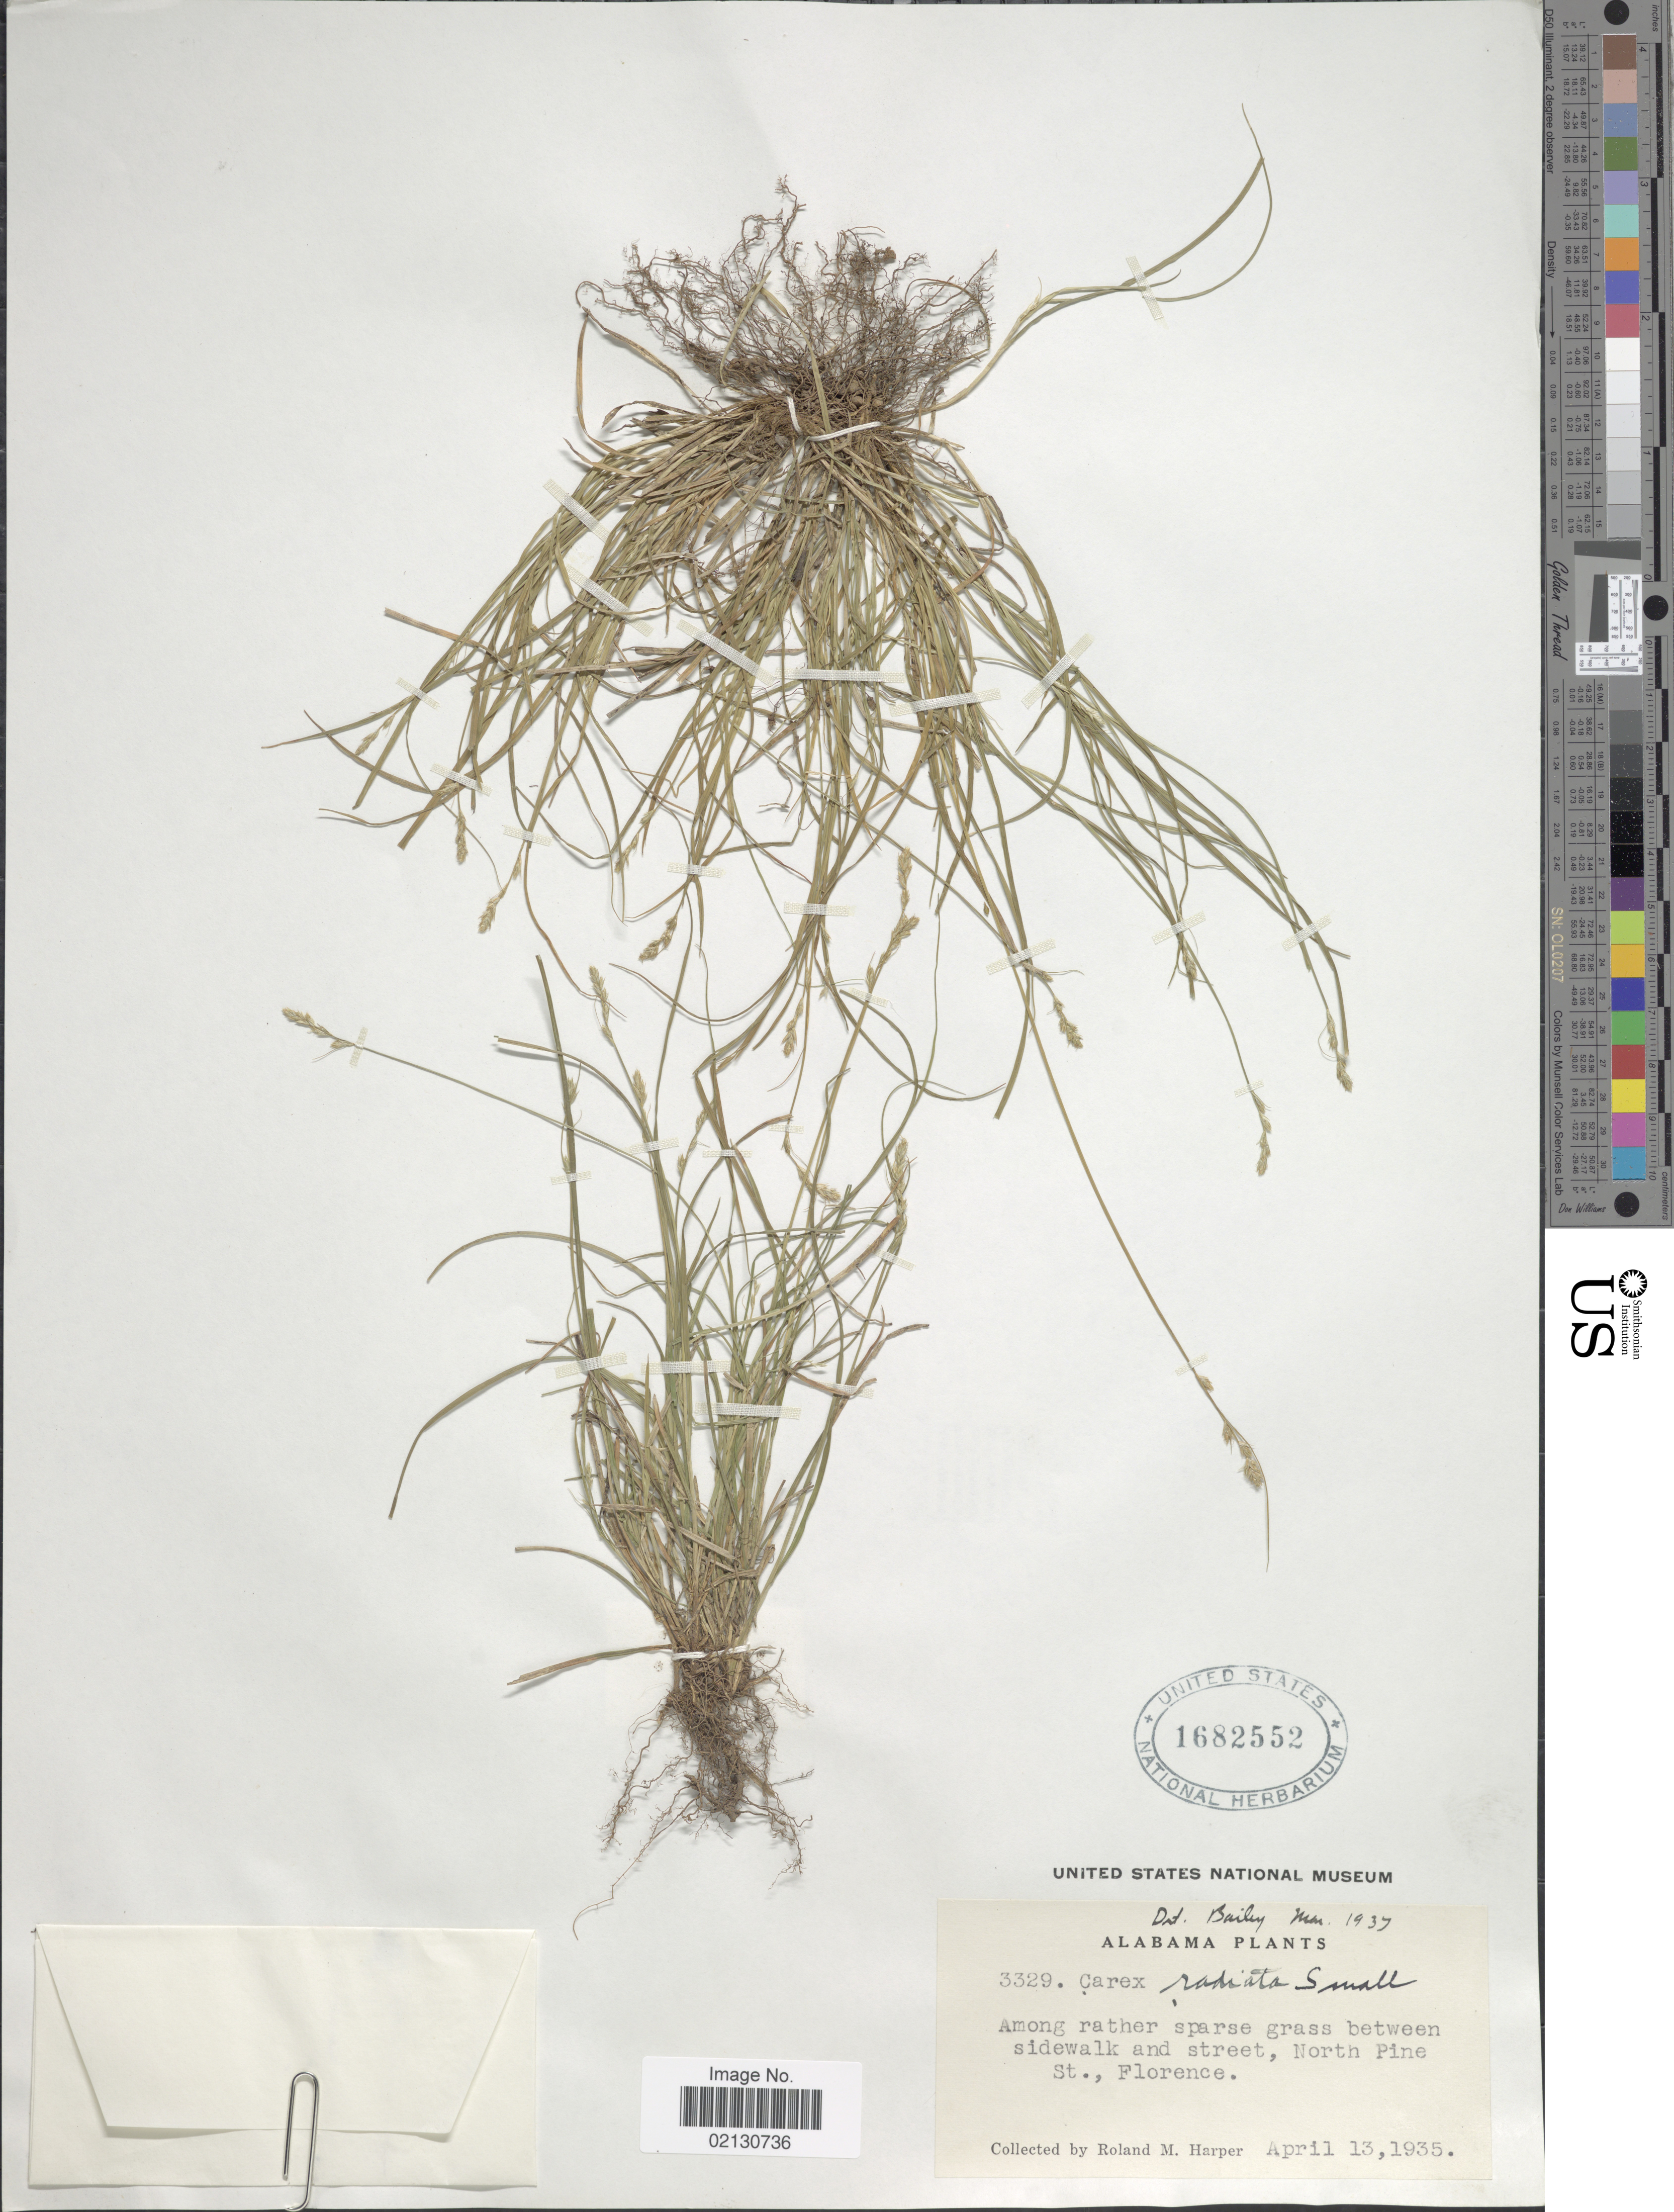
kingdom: Plantae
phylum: Tracheophyta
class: Liliopsida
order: Poales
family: Cyperaceae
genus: Carex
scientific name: Carex radiata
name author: (Wahlenb.) Small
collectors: R. M. Harper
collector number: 3329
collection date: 1935-04-13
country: United States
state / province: Alabama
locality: North Pine St., Florence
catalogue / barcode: US 1682552